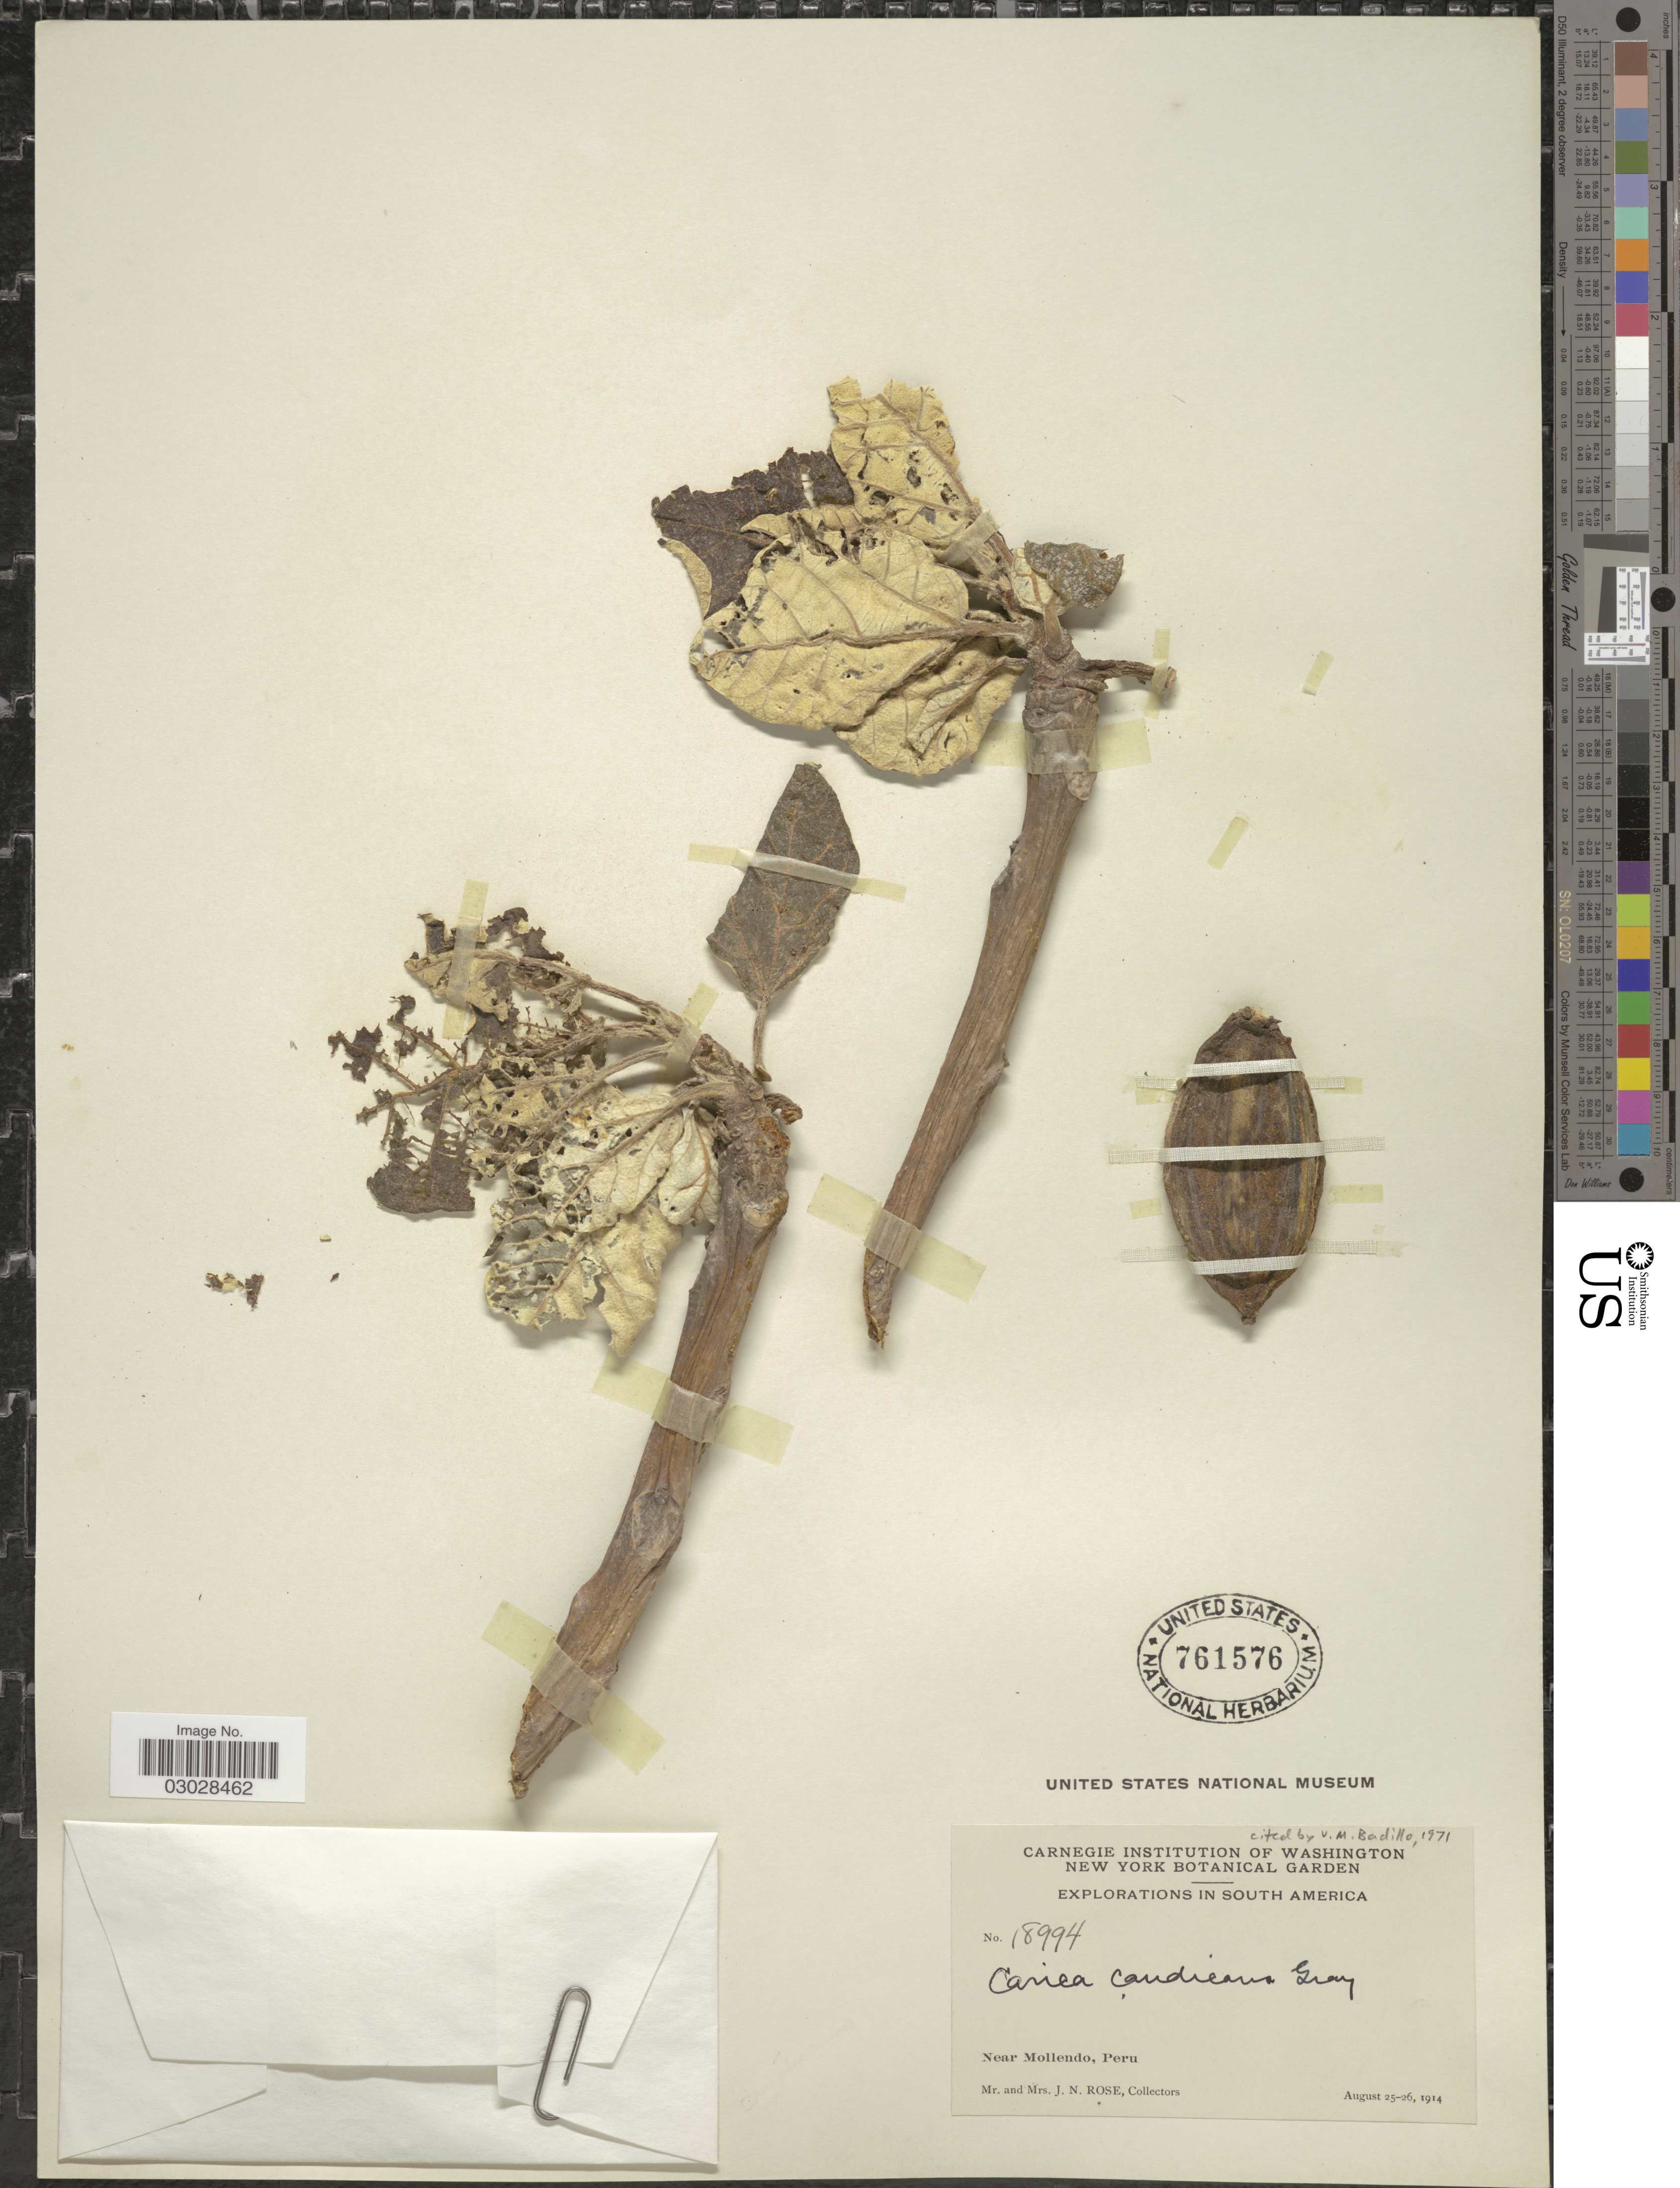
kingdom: Plantae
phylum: Tracheophyta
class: Magnoliopsida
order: Brassicales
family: Caricaceae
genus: Vasconcellea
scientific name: Vasconcellea candicans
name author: (A. Gray) A. DC.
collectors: J. N. Rose & L. B. Rose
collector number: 18994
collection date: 1914-08-25/1914-08-26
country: Peru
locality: Near Mollendo.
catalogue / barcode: US 761576